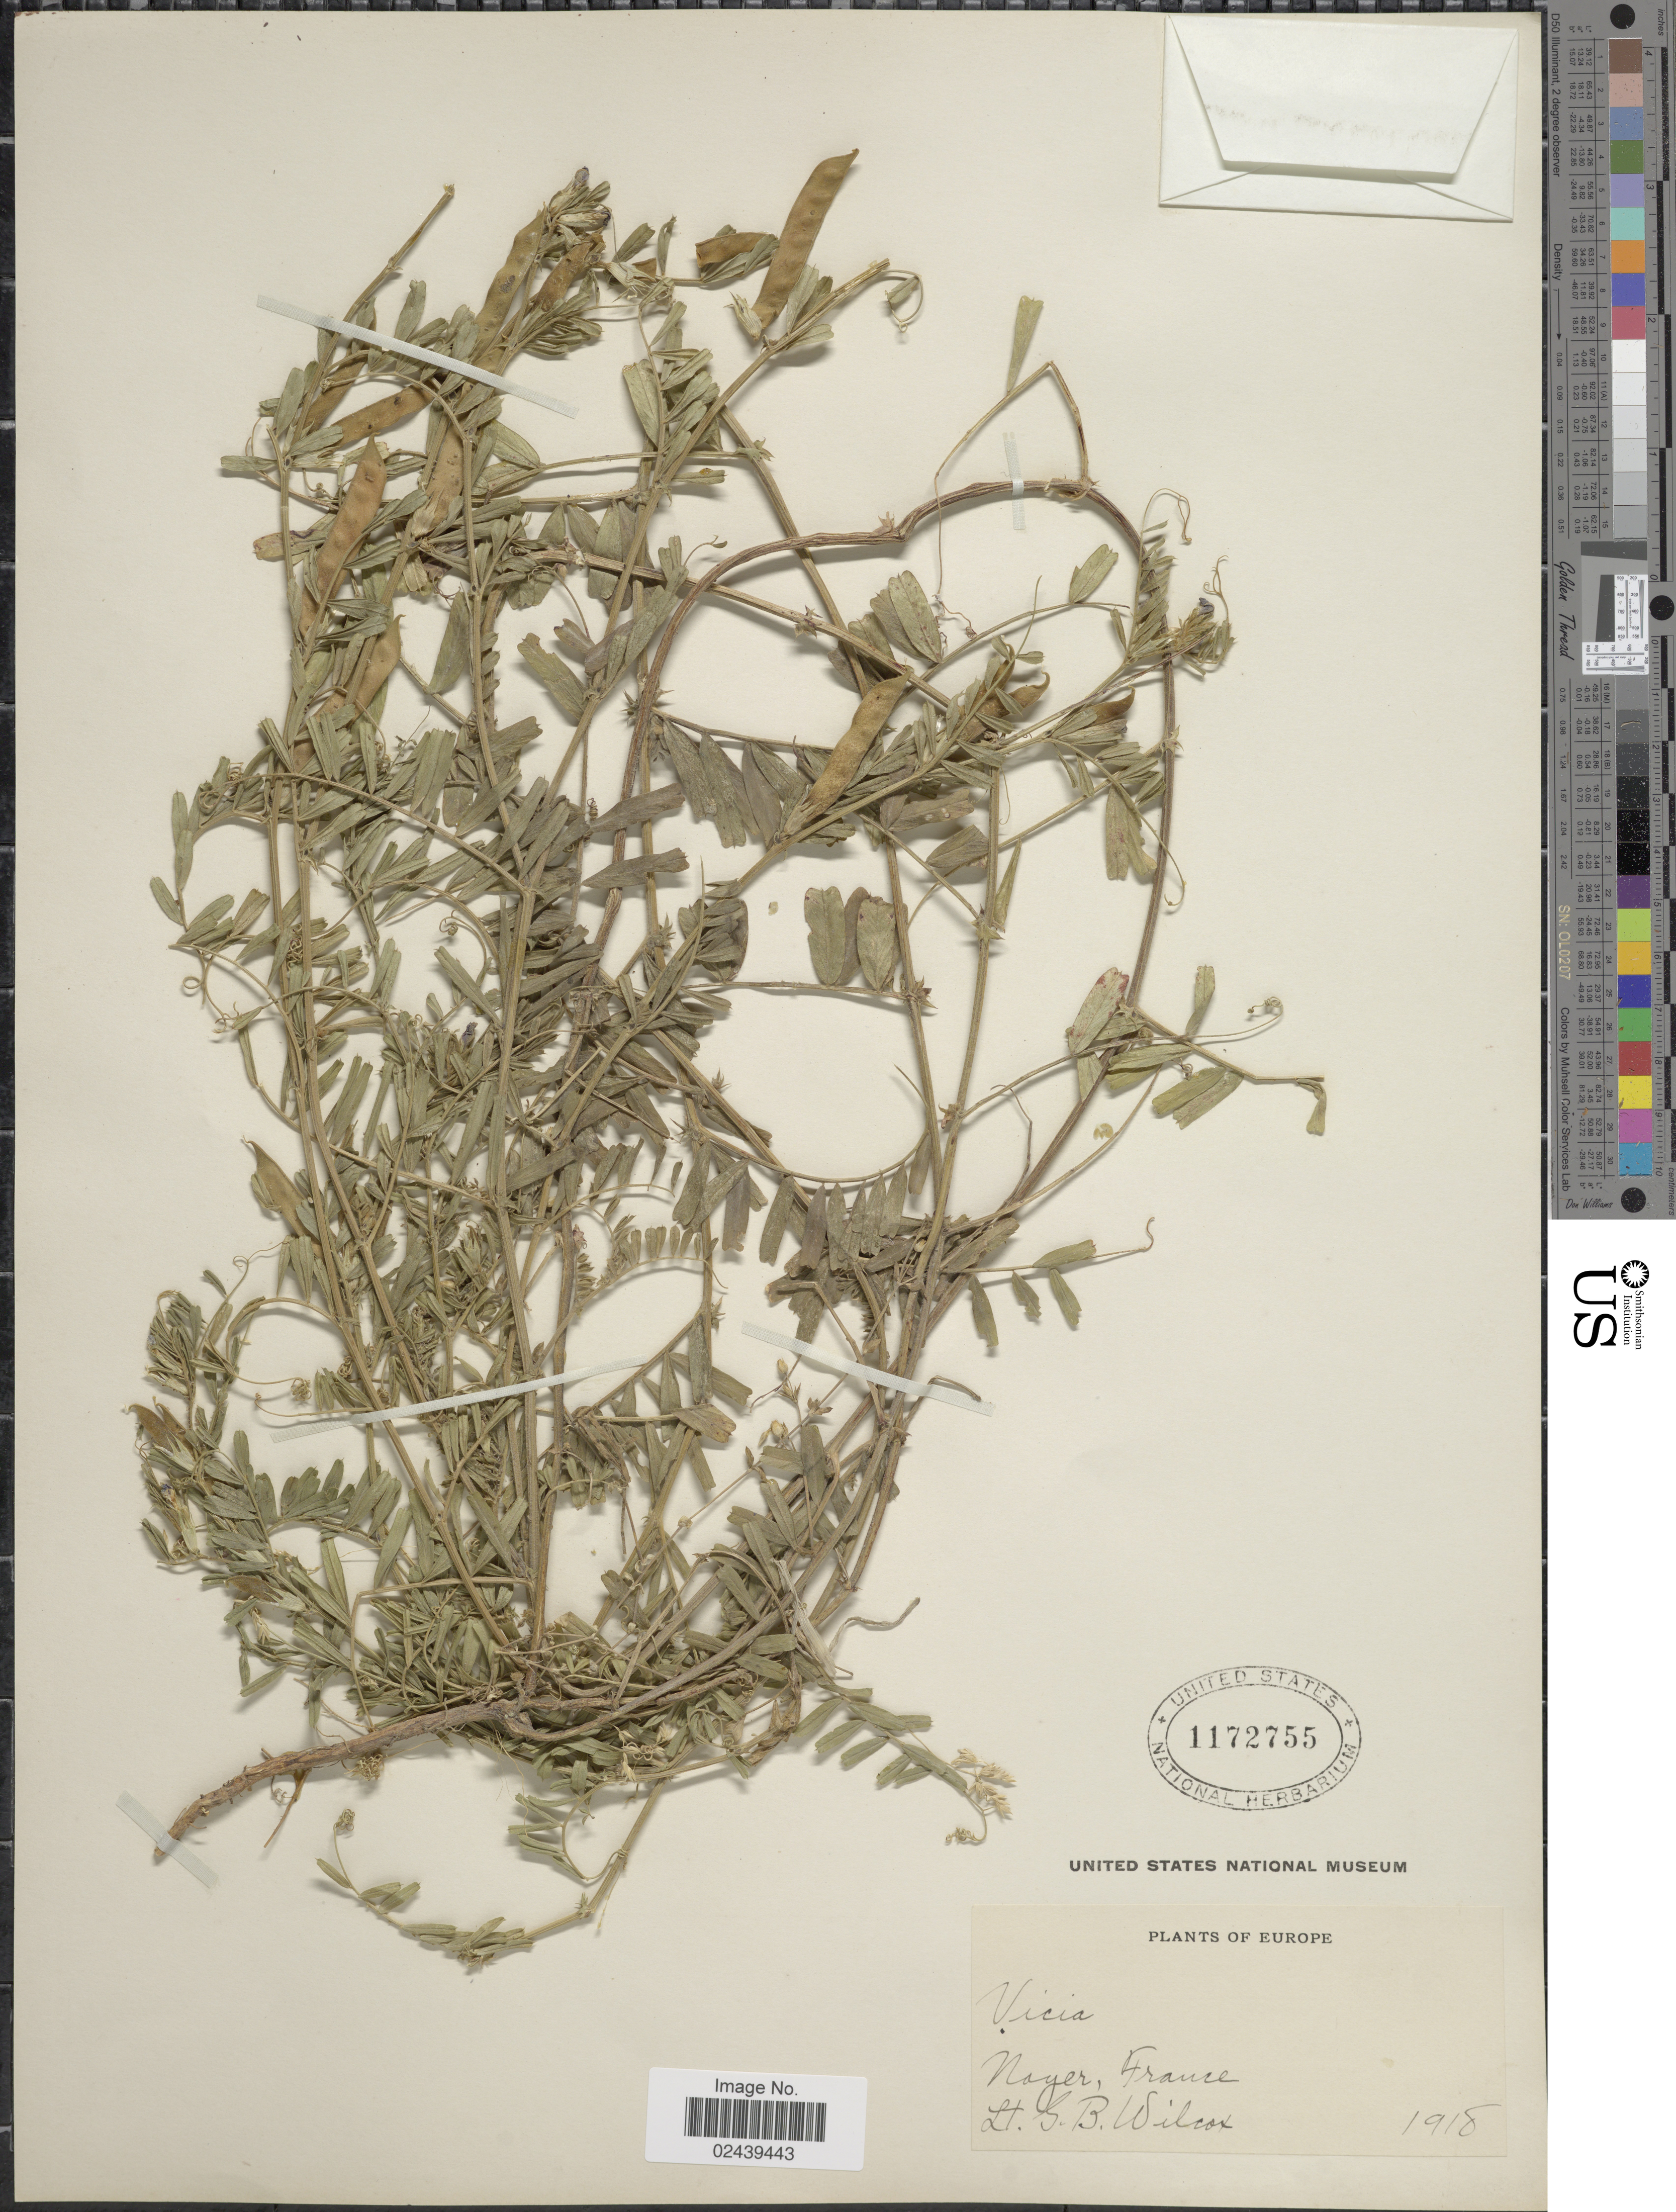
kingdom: Plantae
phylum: Tracheophyta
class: Magnoliopsida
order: Fabales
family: Fabaceae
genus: Vicia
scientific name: Vicia sp.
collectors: G. Wilcox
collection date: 1918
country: France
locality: Noyer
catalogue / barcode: US 1172755